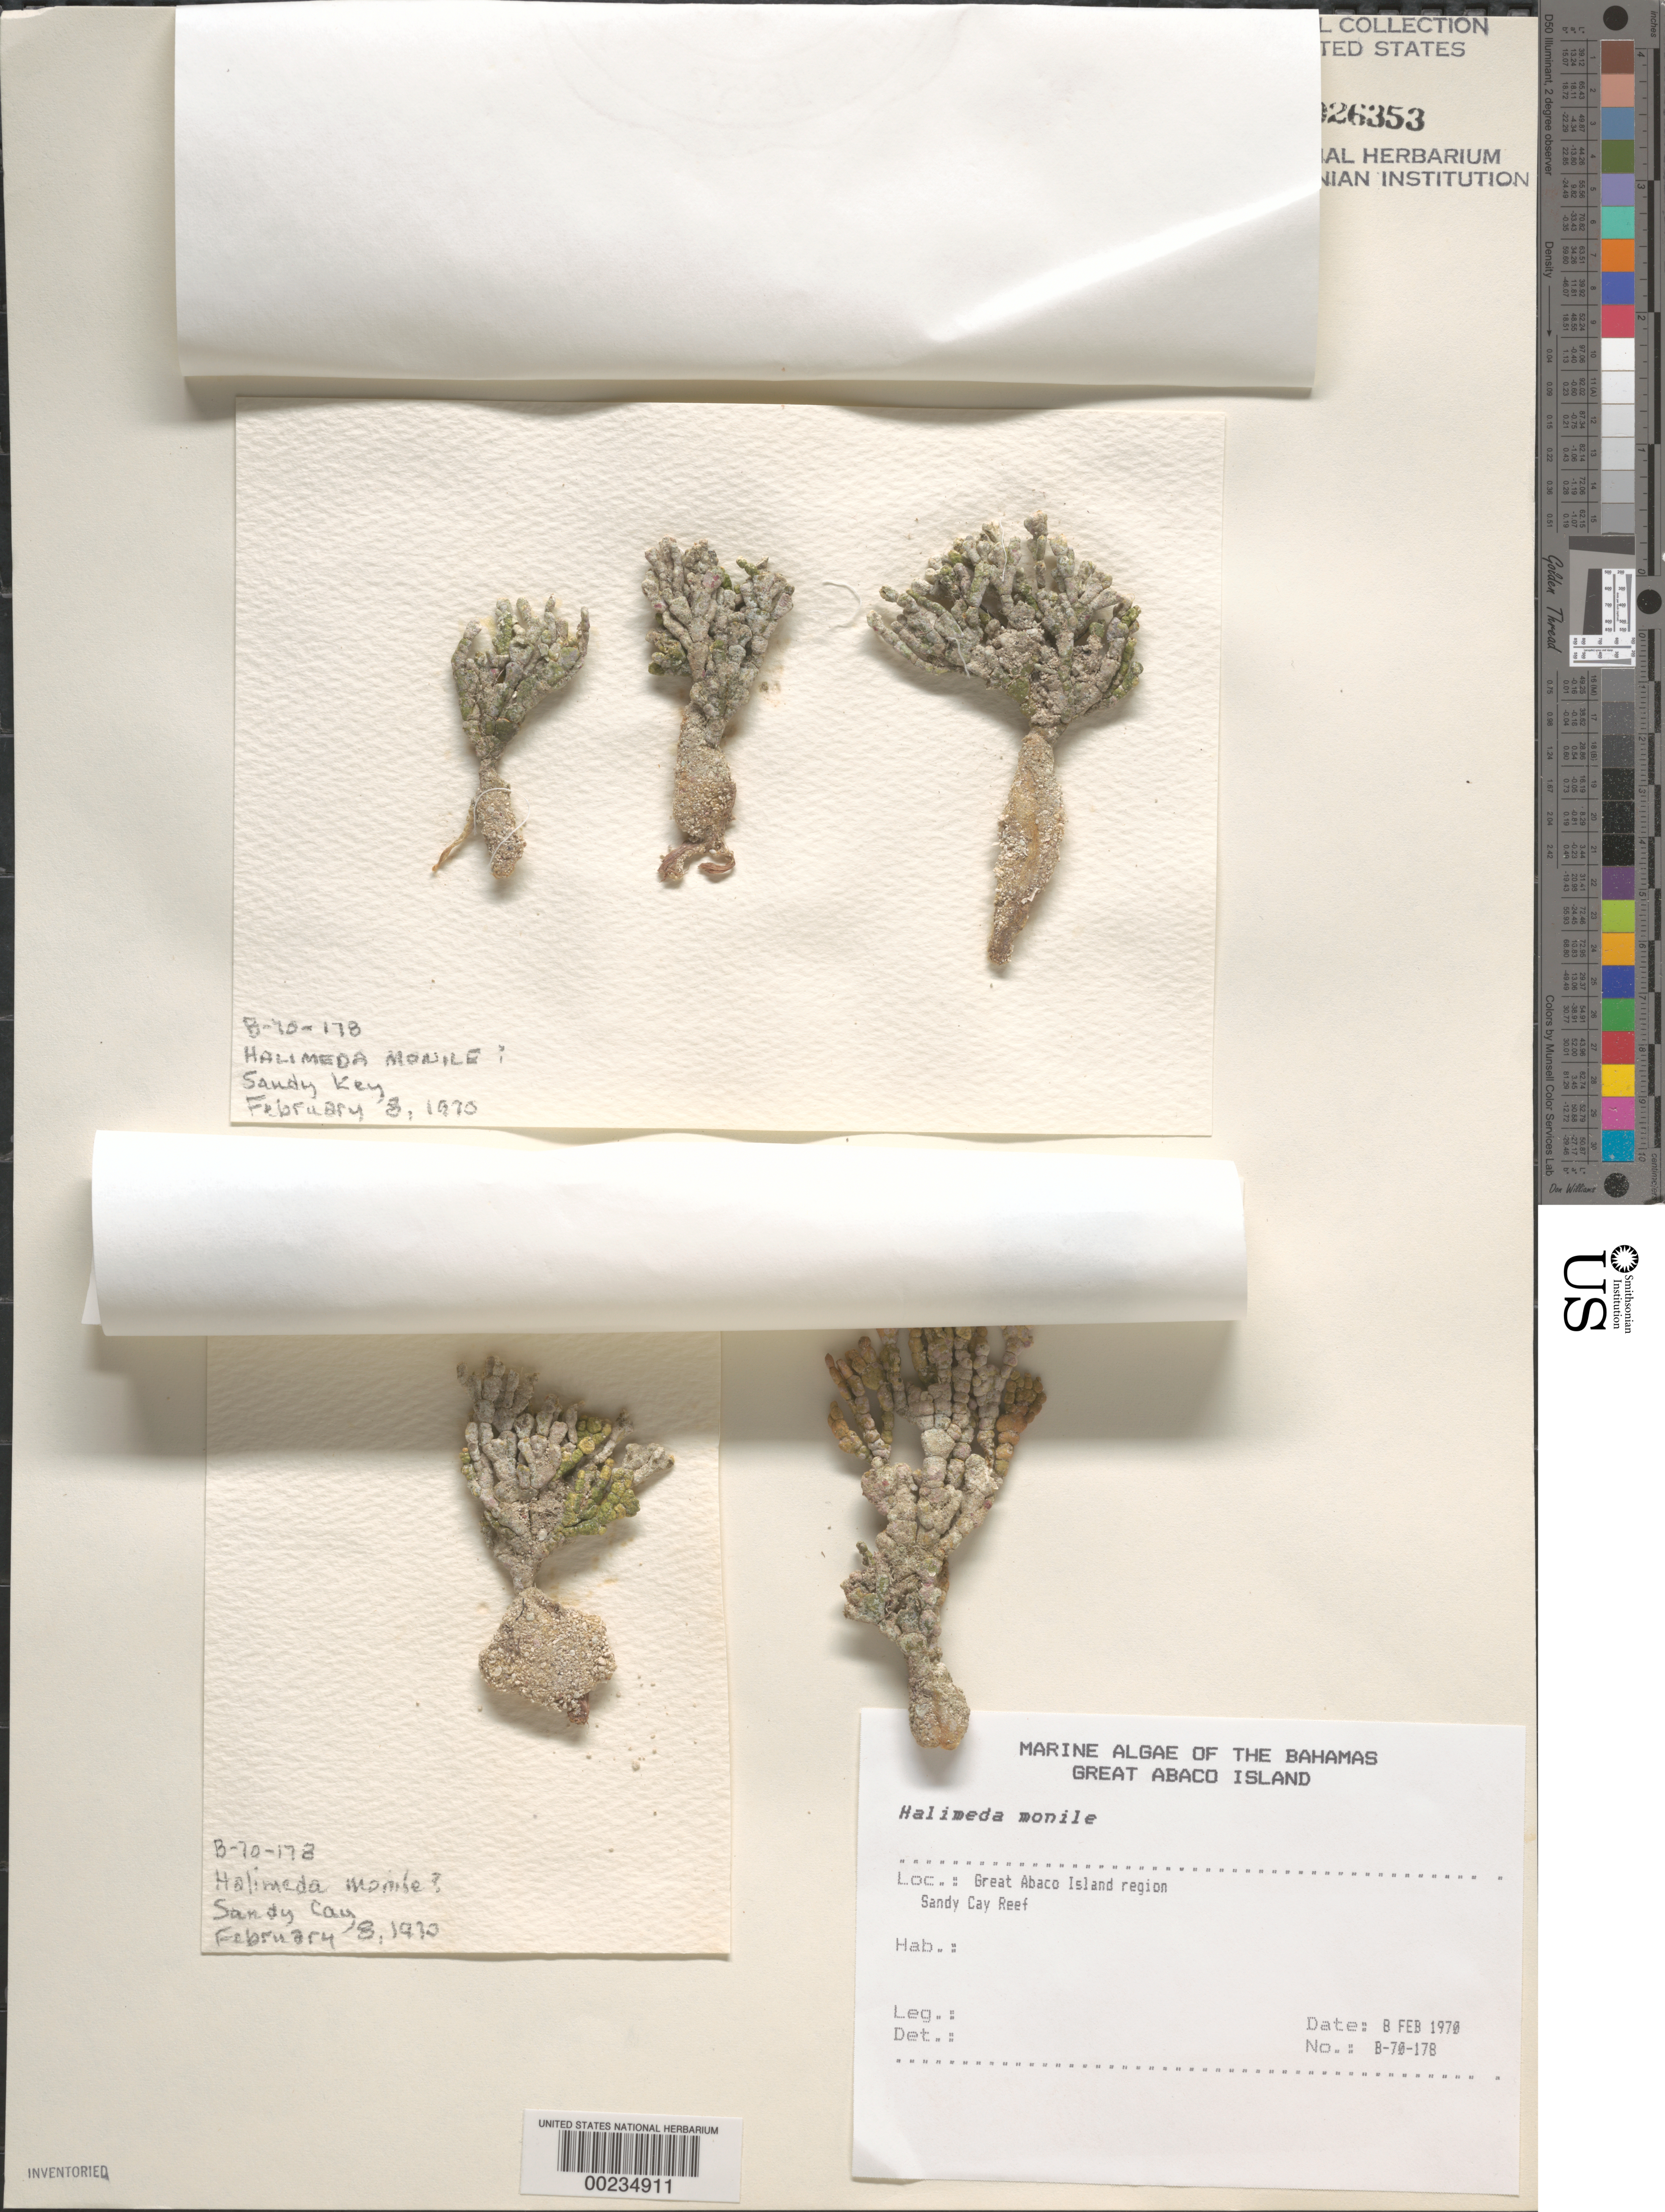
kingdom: Plantae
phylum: Chlorophyta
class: Ulvophyceae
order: Bryopsidales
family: Halimedaceae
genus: Halimeda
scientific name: Halimeda monile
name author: (J. Ellis & Sol.) J.V.Lamouroux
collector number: B-70-178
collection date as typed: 08 Feb 1970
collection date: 1970-02-08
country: Bahamas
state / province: Abaco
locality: Sandy cay reef, great abaco island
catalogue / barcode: US 26353